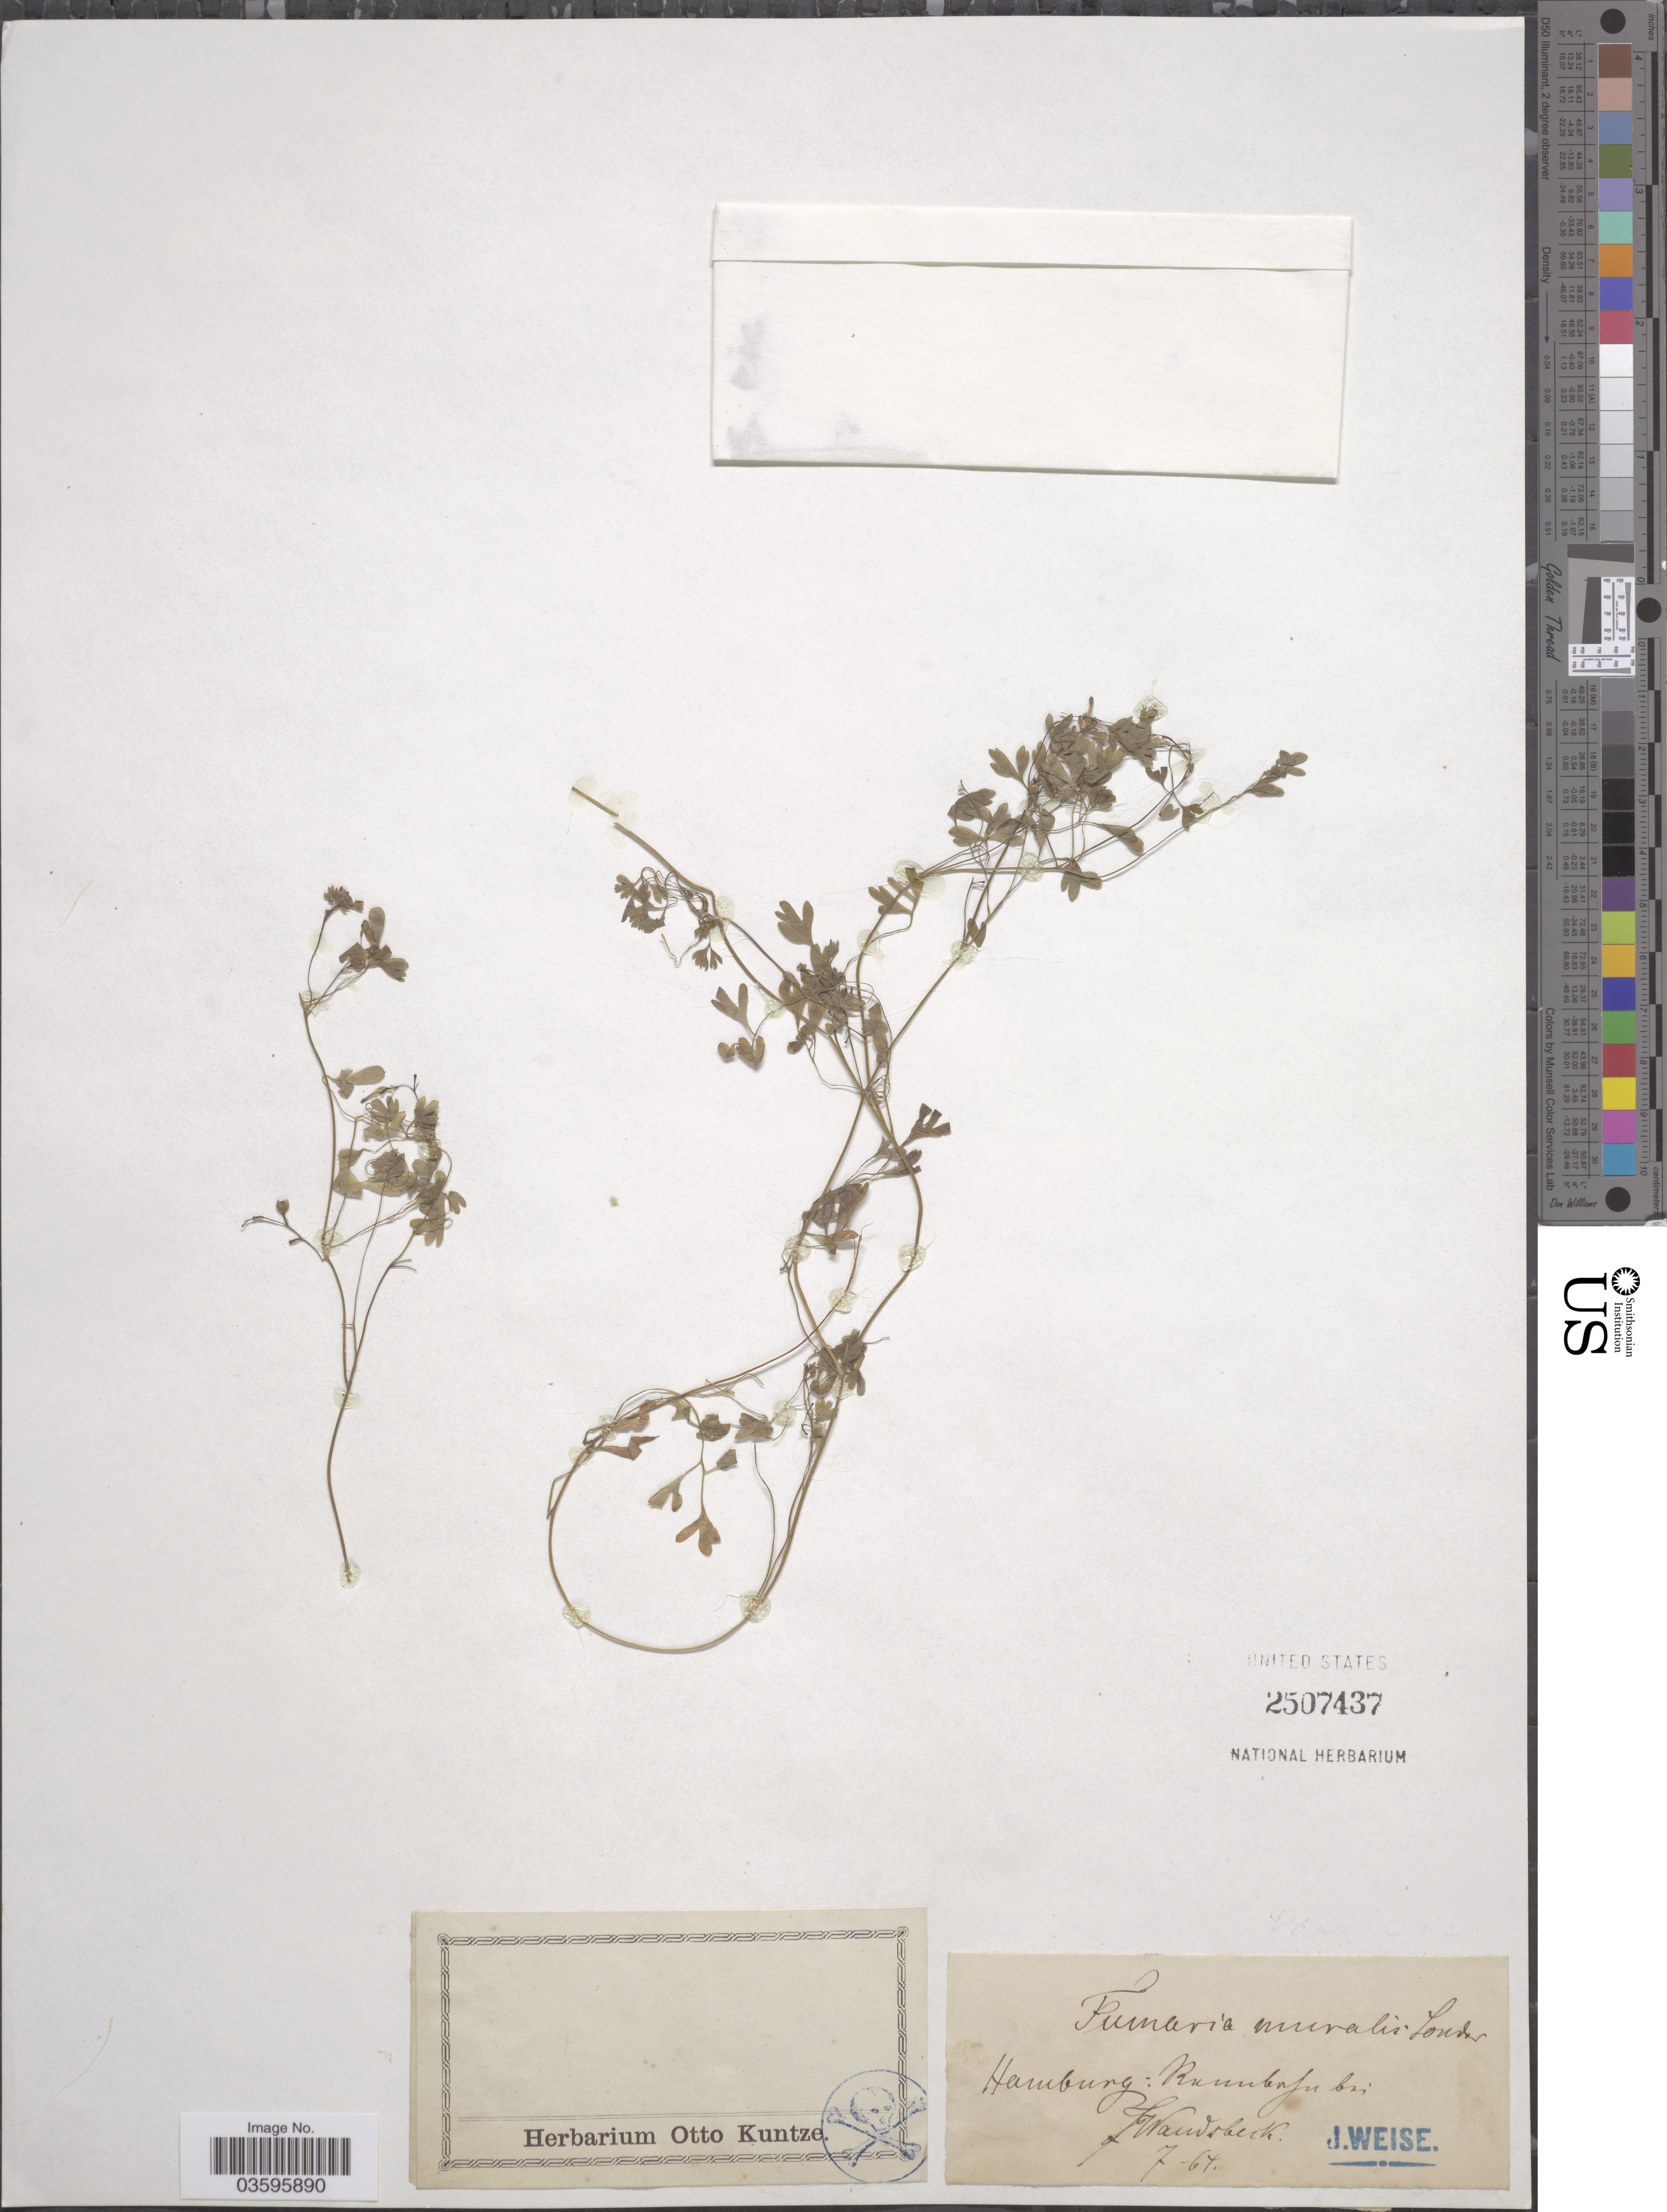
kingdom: Plantae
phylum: Tracheophyta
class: Magnoliopsida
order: Ranunculales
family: Papaveraceae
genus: Fumaria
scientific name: Fumaria muralis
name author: Sond. ex W.D.J. Koch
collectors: J. Weise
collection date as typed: Transcribed d/m/y: /7/64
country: Germany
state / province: Hamburg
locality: Raunbufu [interpreted] bei [interpreted] Wandsbek.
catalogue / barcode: US 2507437